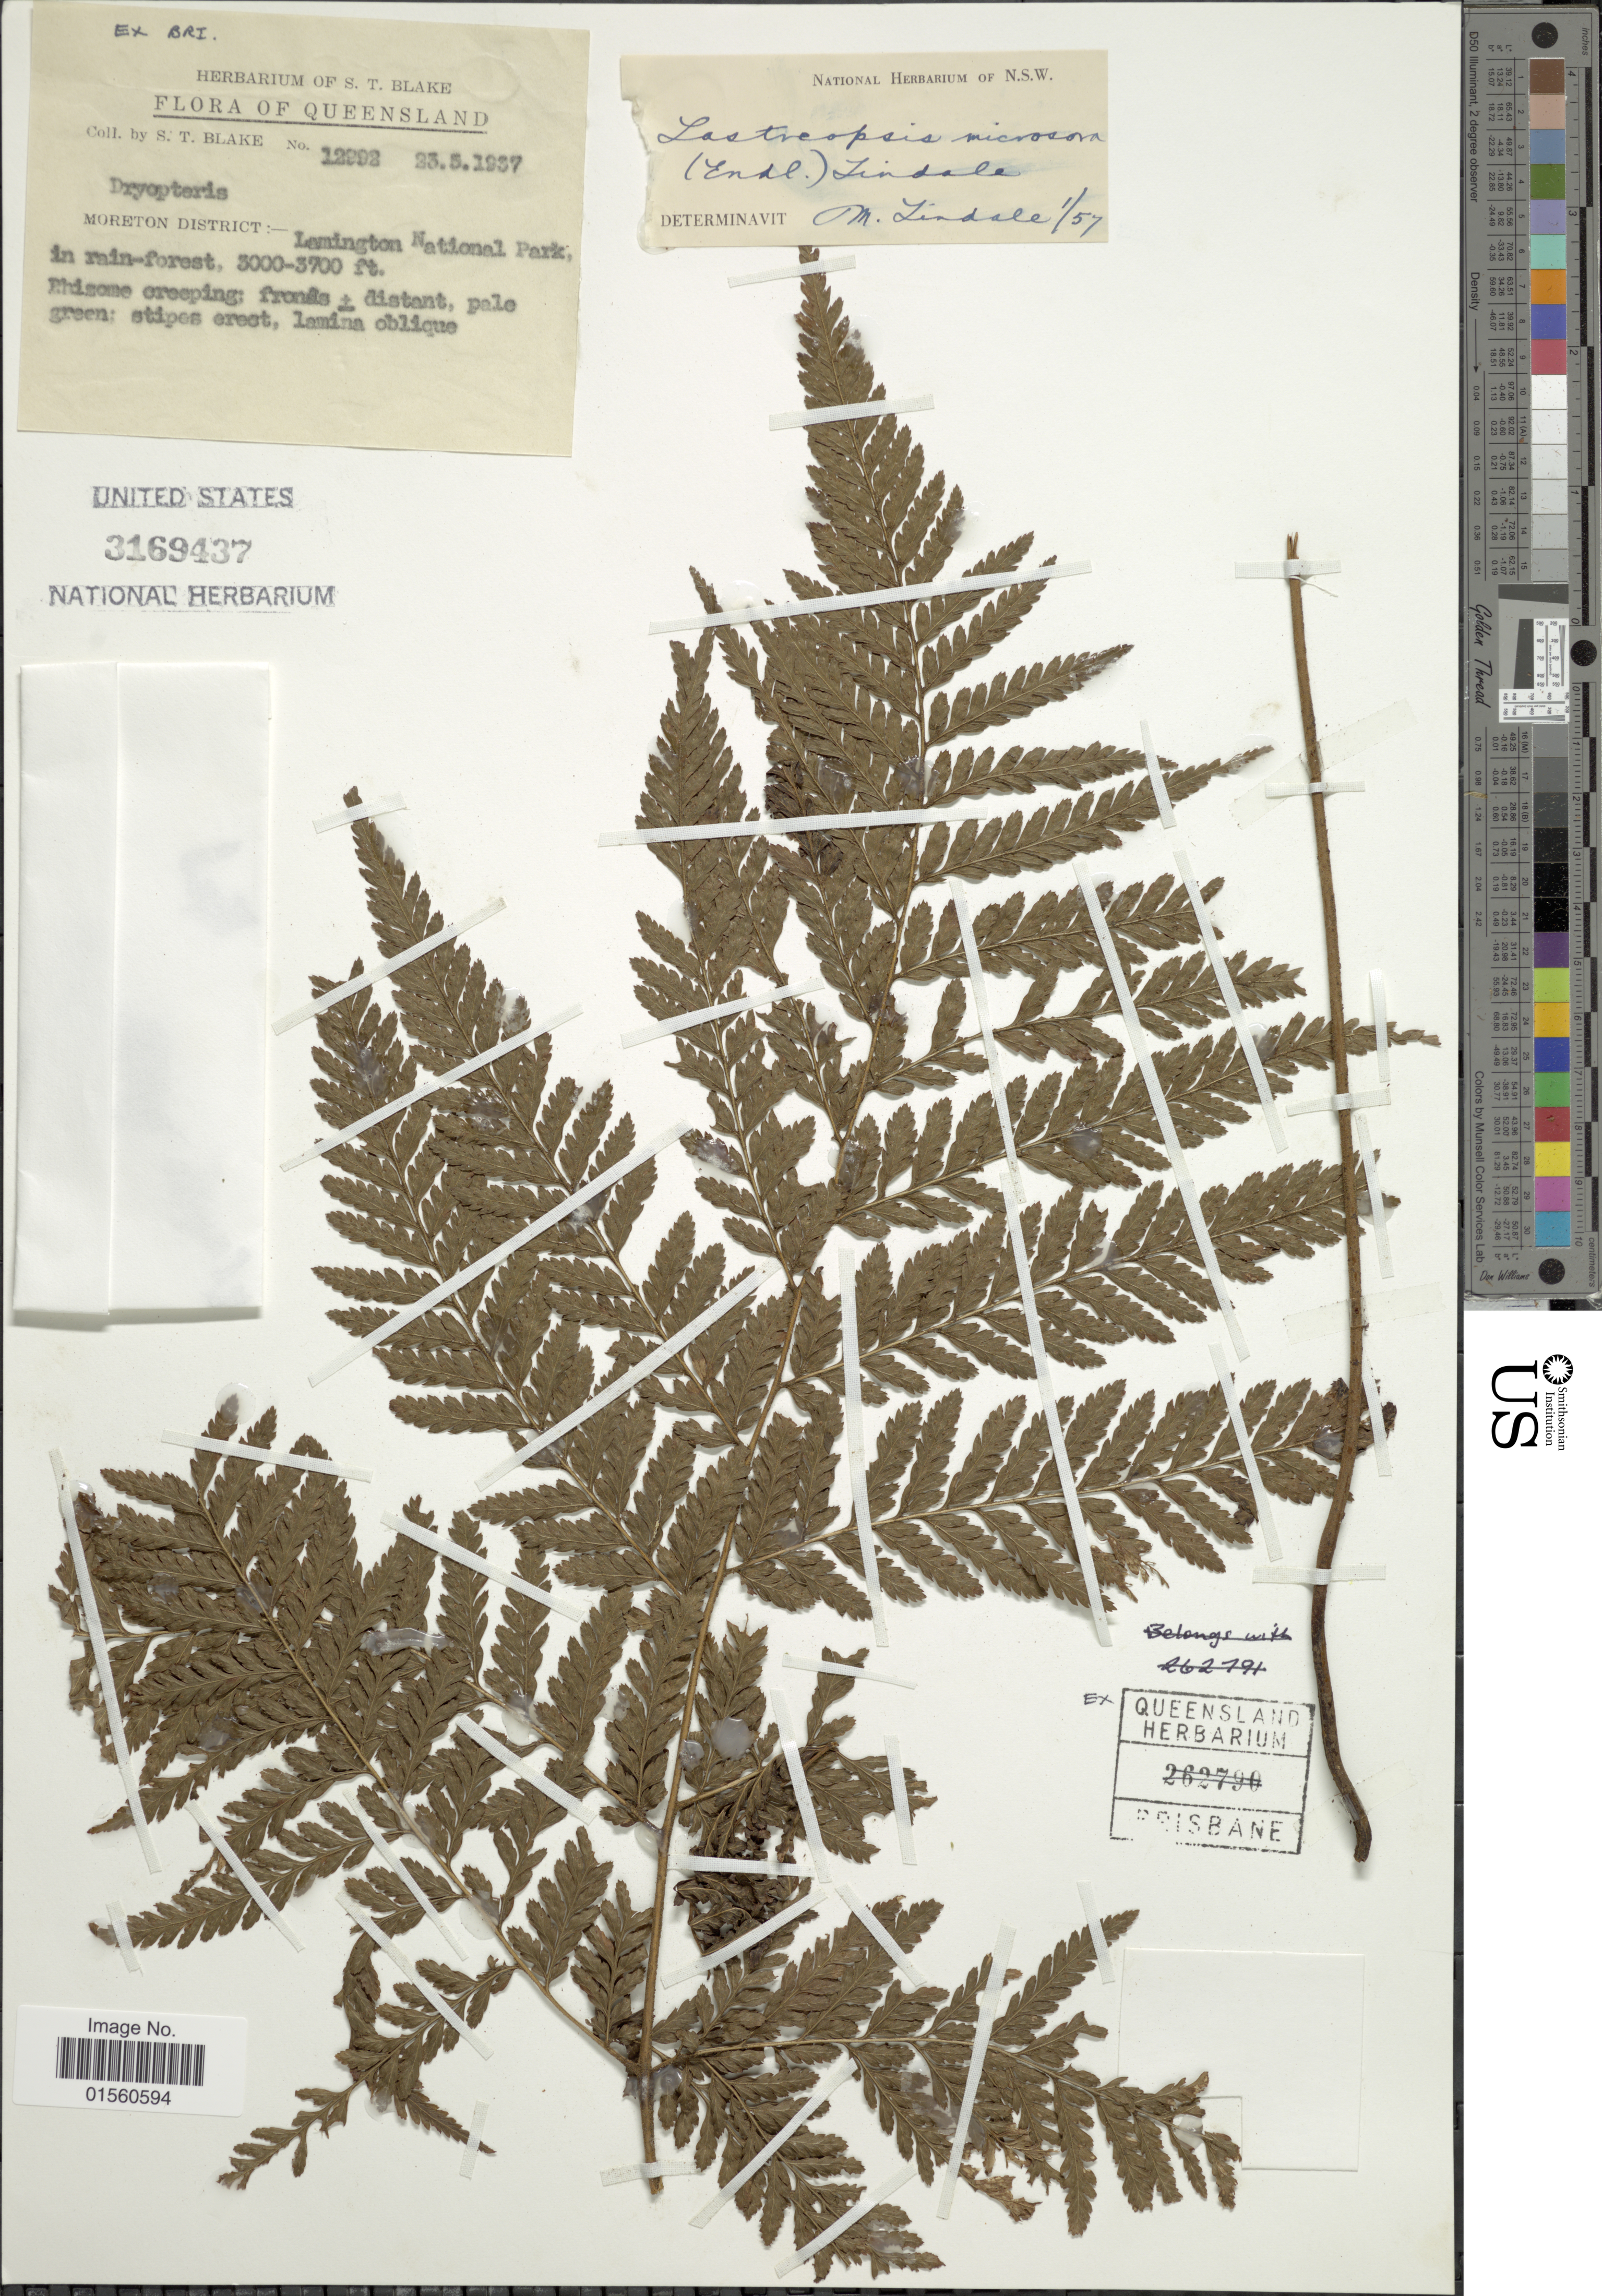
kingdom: Plantae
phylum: Tracheophyta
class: Polypodiopsida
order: Polypodiales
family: Dryopteridaceae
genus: Parapolystichum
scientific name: Parapolystichum microsorum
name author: (Endl.) Labiak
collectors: S. T. Blake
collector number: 12292*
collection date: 1937-05-23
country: Australia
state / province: Queensland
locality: Moreton District: Lamington National Park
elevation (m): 914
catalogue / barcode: US 3169437